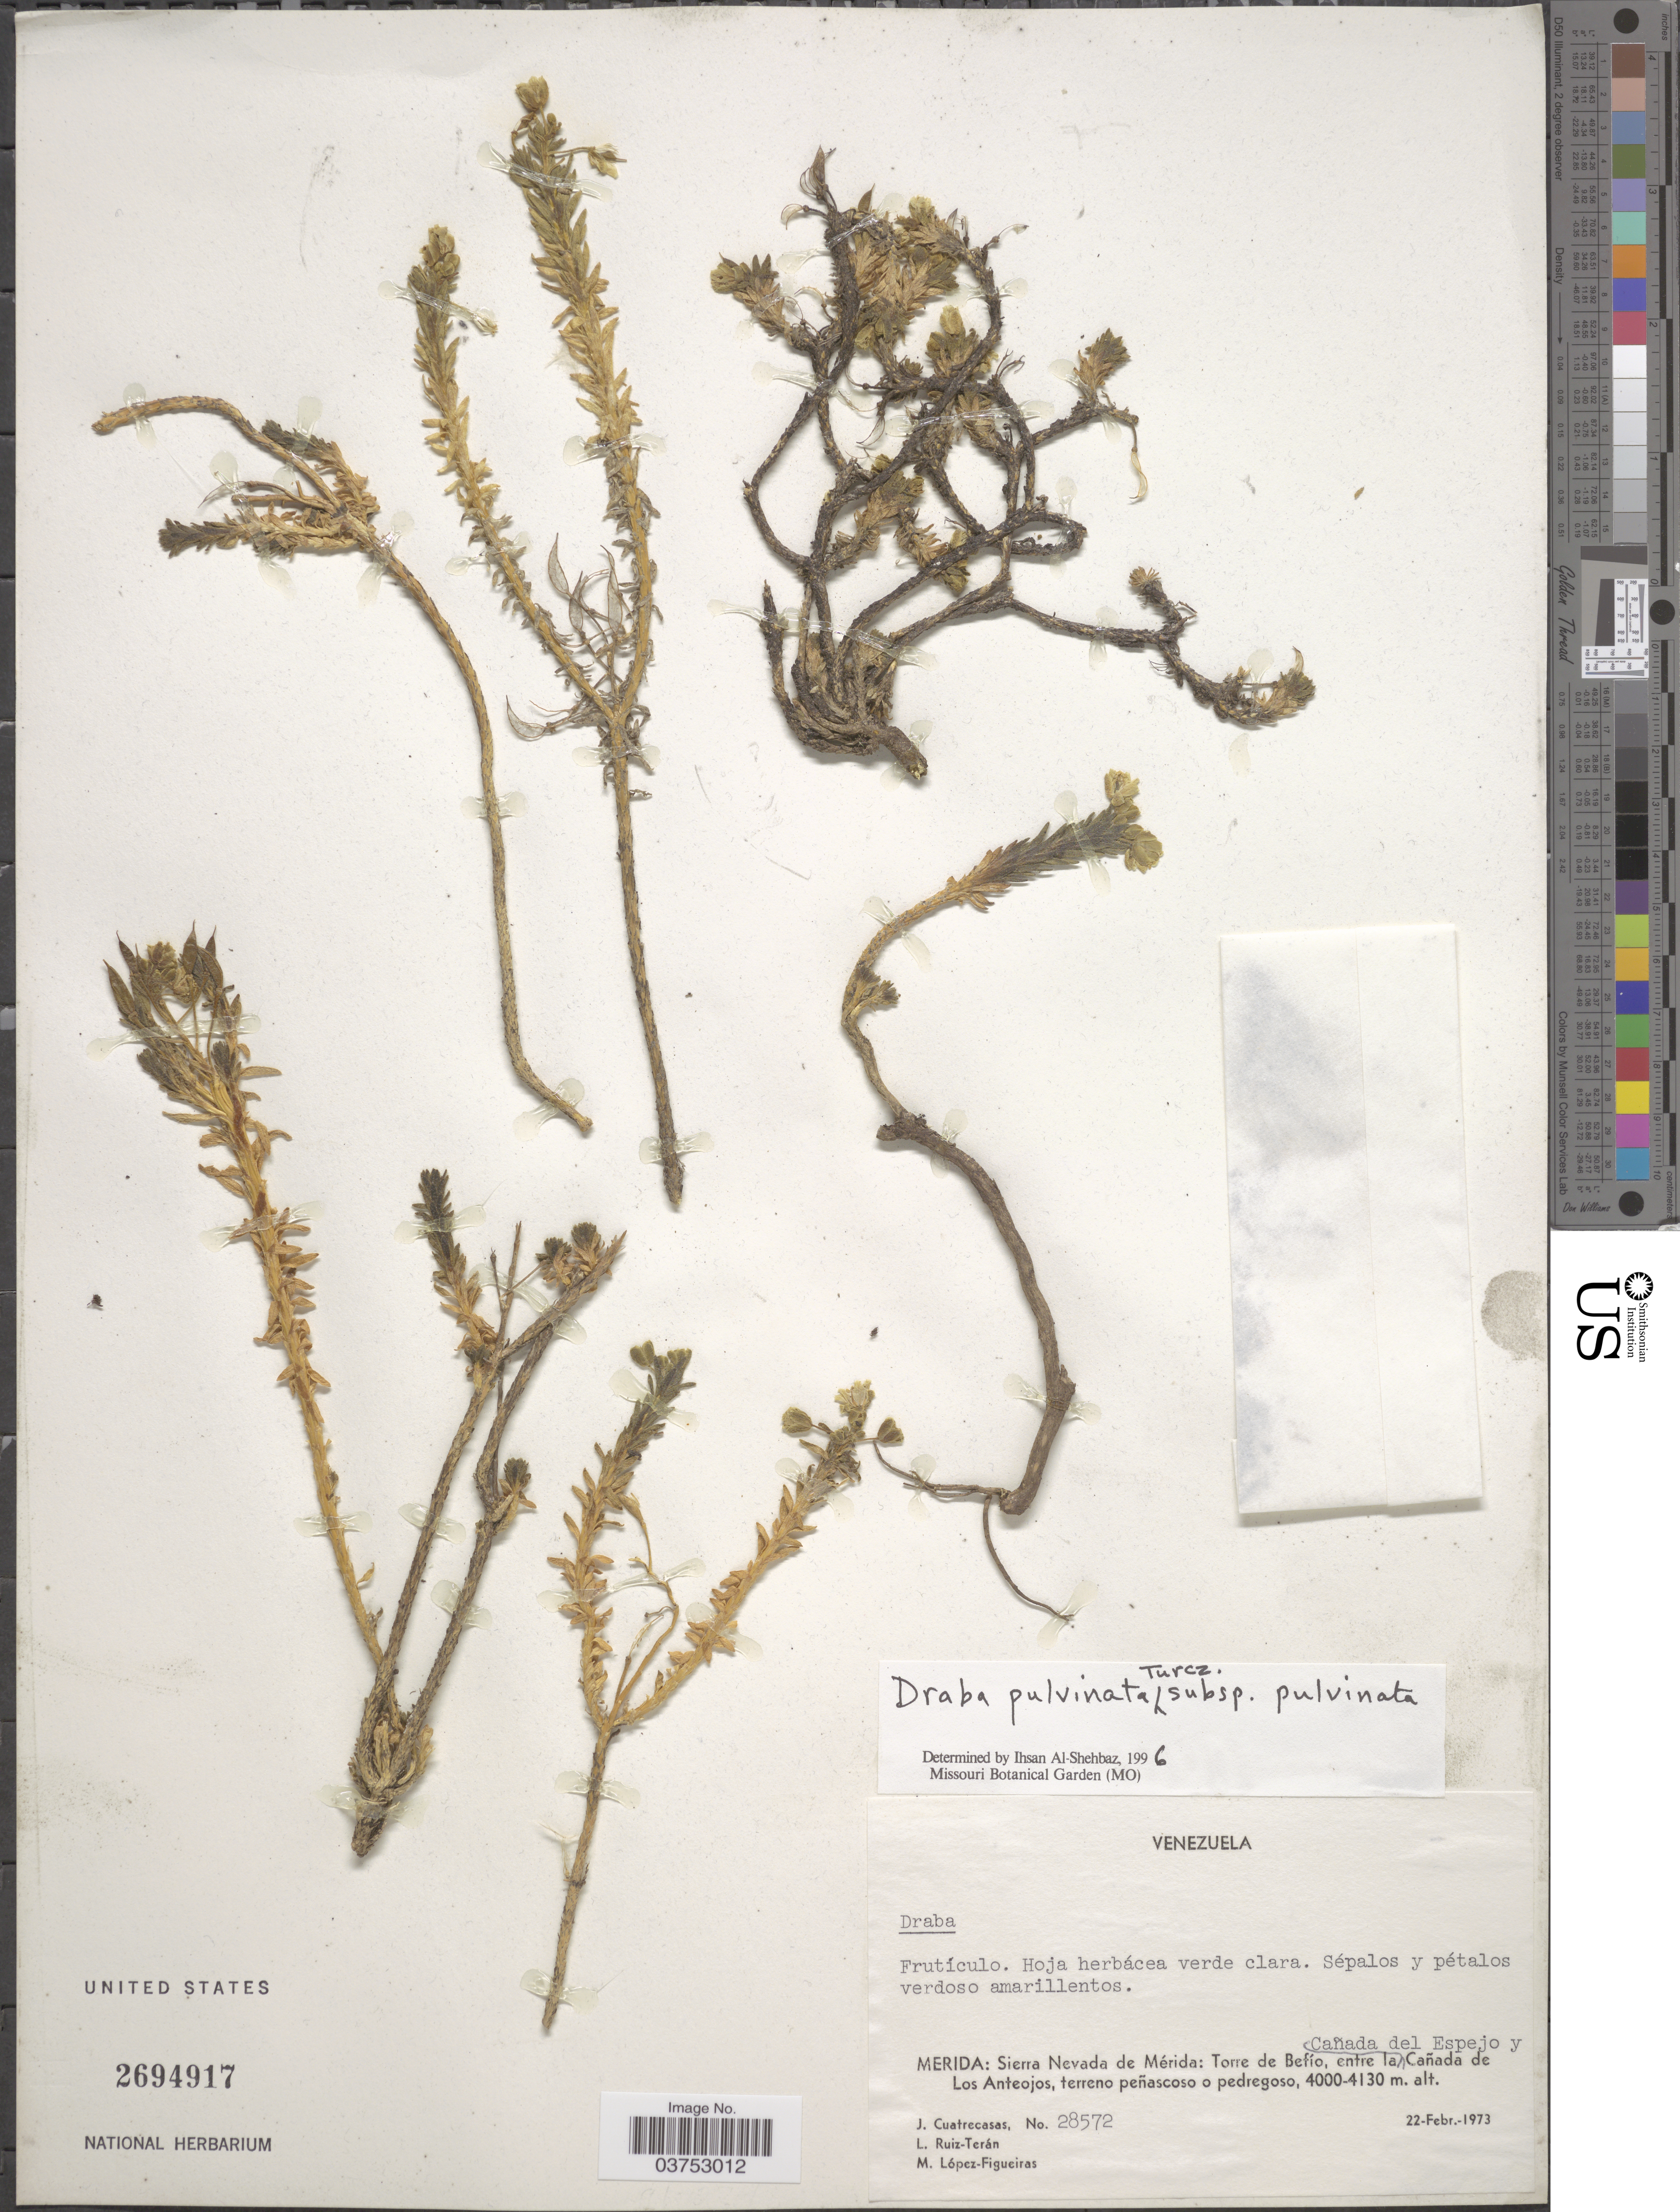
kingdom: Plantae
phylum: Tracheophyta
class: Magnoliopsida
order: Brassicales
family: Brassicaceae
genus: Draba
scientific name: Draba pulvinata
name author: Turcz.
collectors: J. Cuatrecasas, L. E. Ruíz-Terán & M. López Figueiras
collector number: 28572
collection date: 1973-02-22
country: Venezuela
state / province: Mérida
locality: Sierra Nevada de Mérida: Torre de Befío, entre la Cañada del Espejo y Cañada de Los Anteojos.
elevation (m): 4000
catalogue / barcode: US 2694917